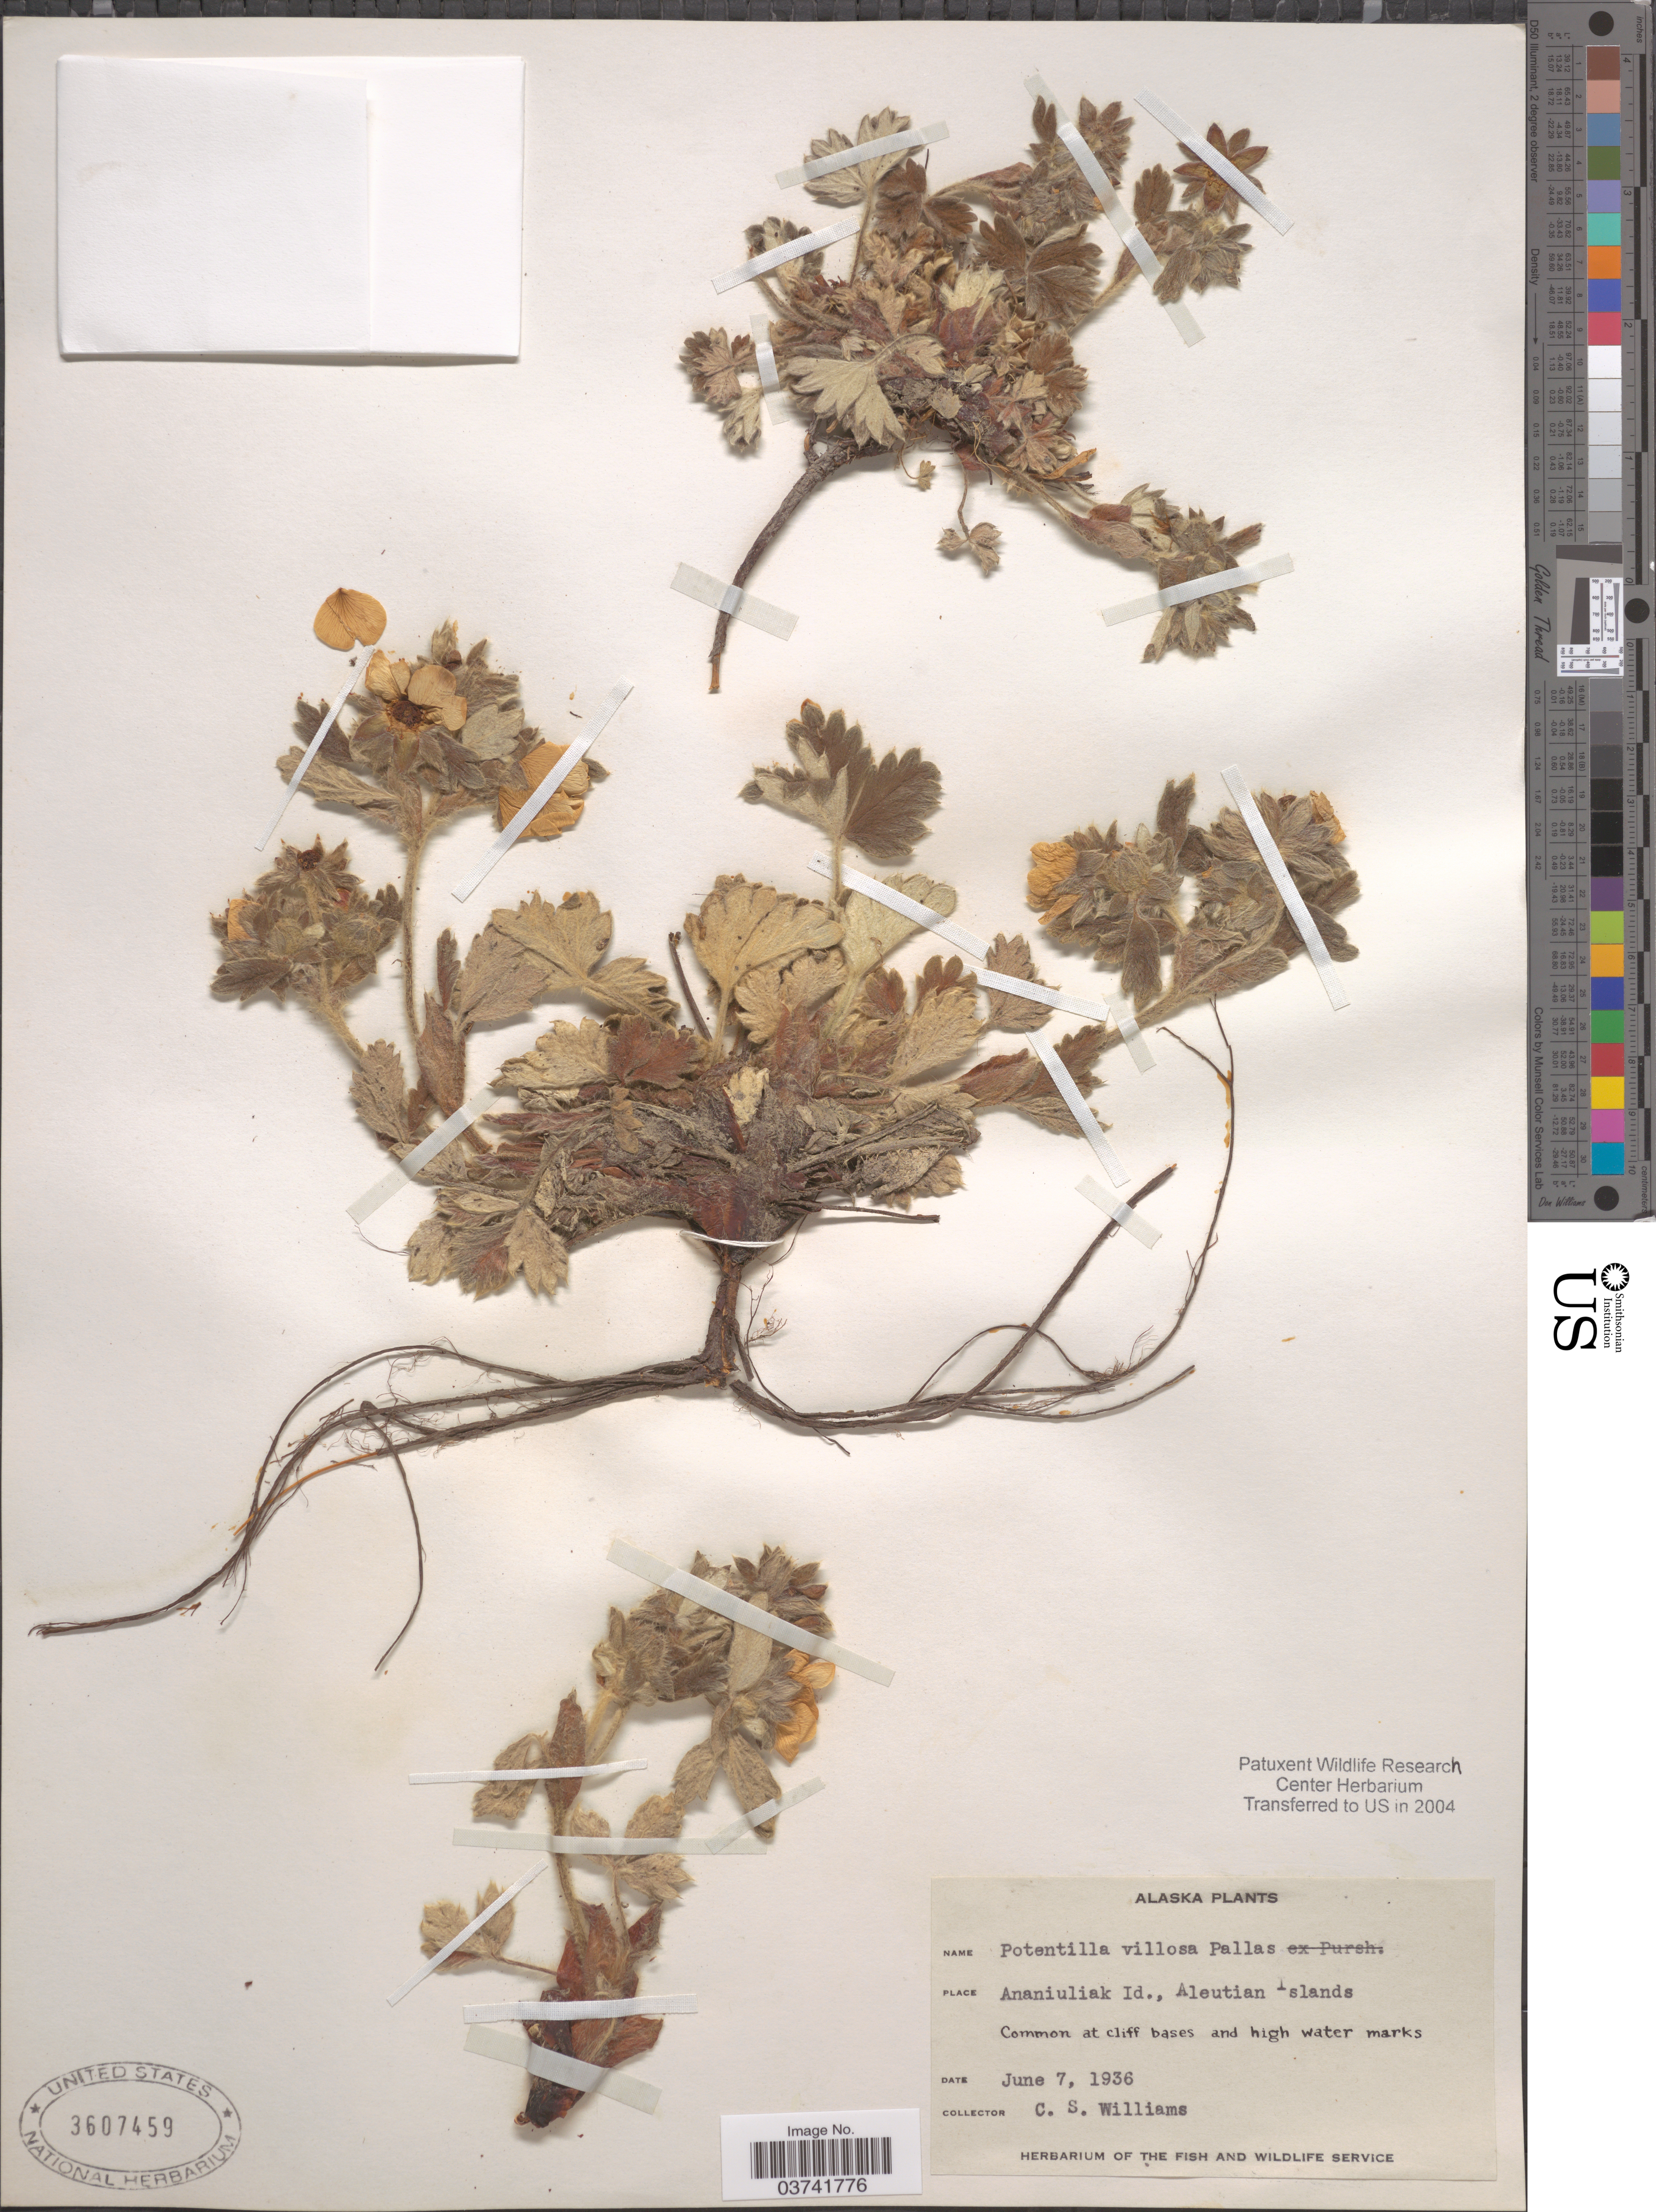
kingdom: Plantae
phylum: Tracheophyta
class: Magnoliopsida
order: Rosales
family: Rosaceae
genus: Potentilla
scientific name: Potentilla villosa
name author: Pall. ex Pursh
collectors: C. Williams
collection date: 1936-06-07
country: United States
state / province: Alaska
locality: Ananiuliak Id., Aleutian Islands.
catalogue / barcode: US 3607459